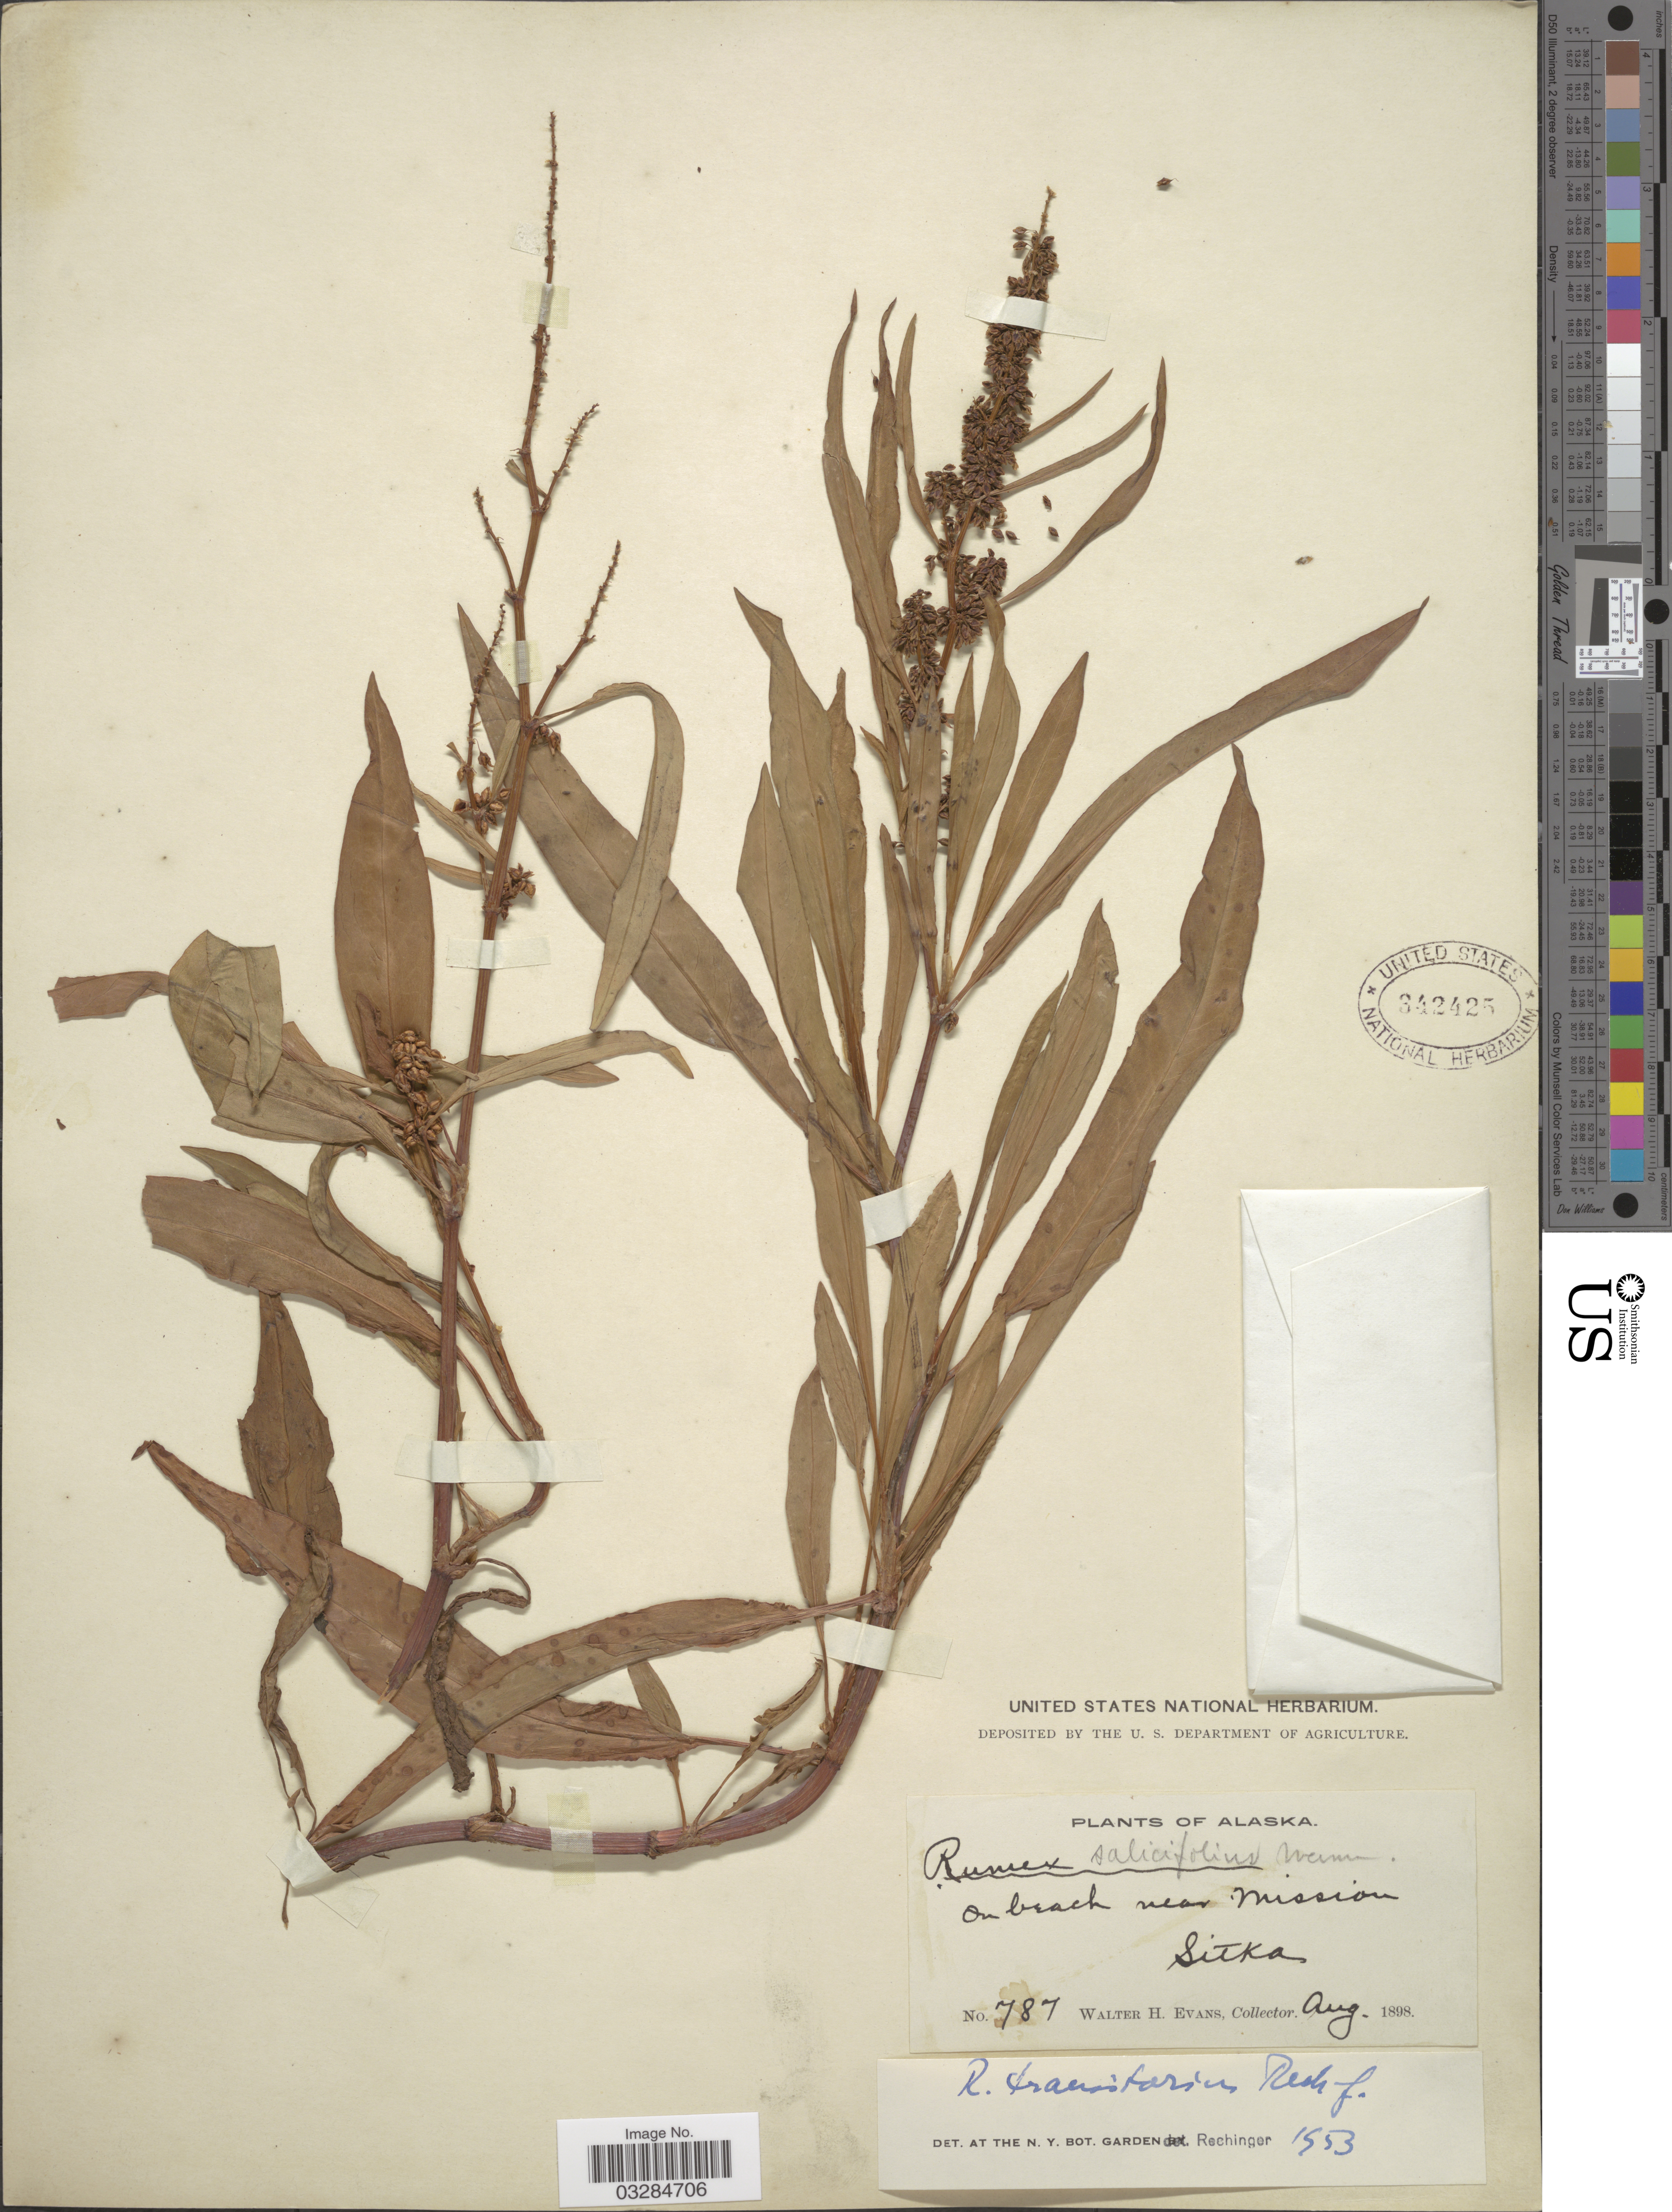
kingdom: Plantae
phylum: Tracheophyta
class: Magnoliopsida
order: Caryophyllales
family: Polygonaceae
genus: Rumex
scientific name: Rumex transitorius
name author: Rech. f.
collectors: W. H. Evans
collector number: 787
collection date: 1898-08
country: United States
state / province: Alaska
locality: On beach near Mission Sitka.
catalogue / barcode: US 342425